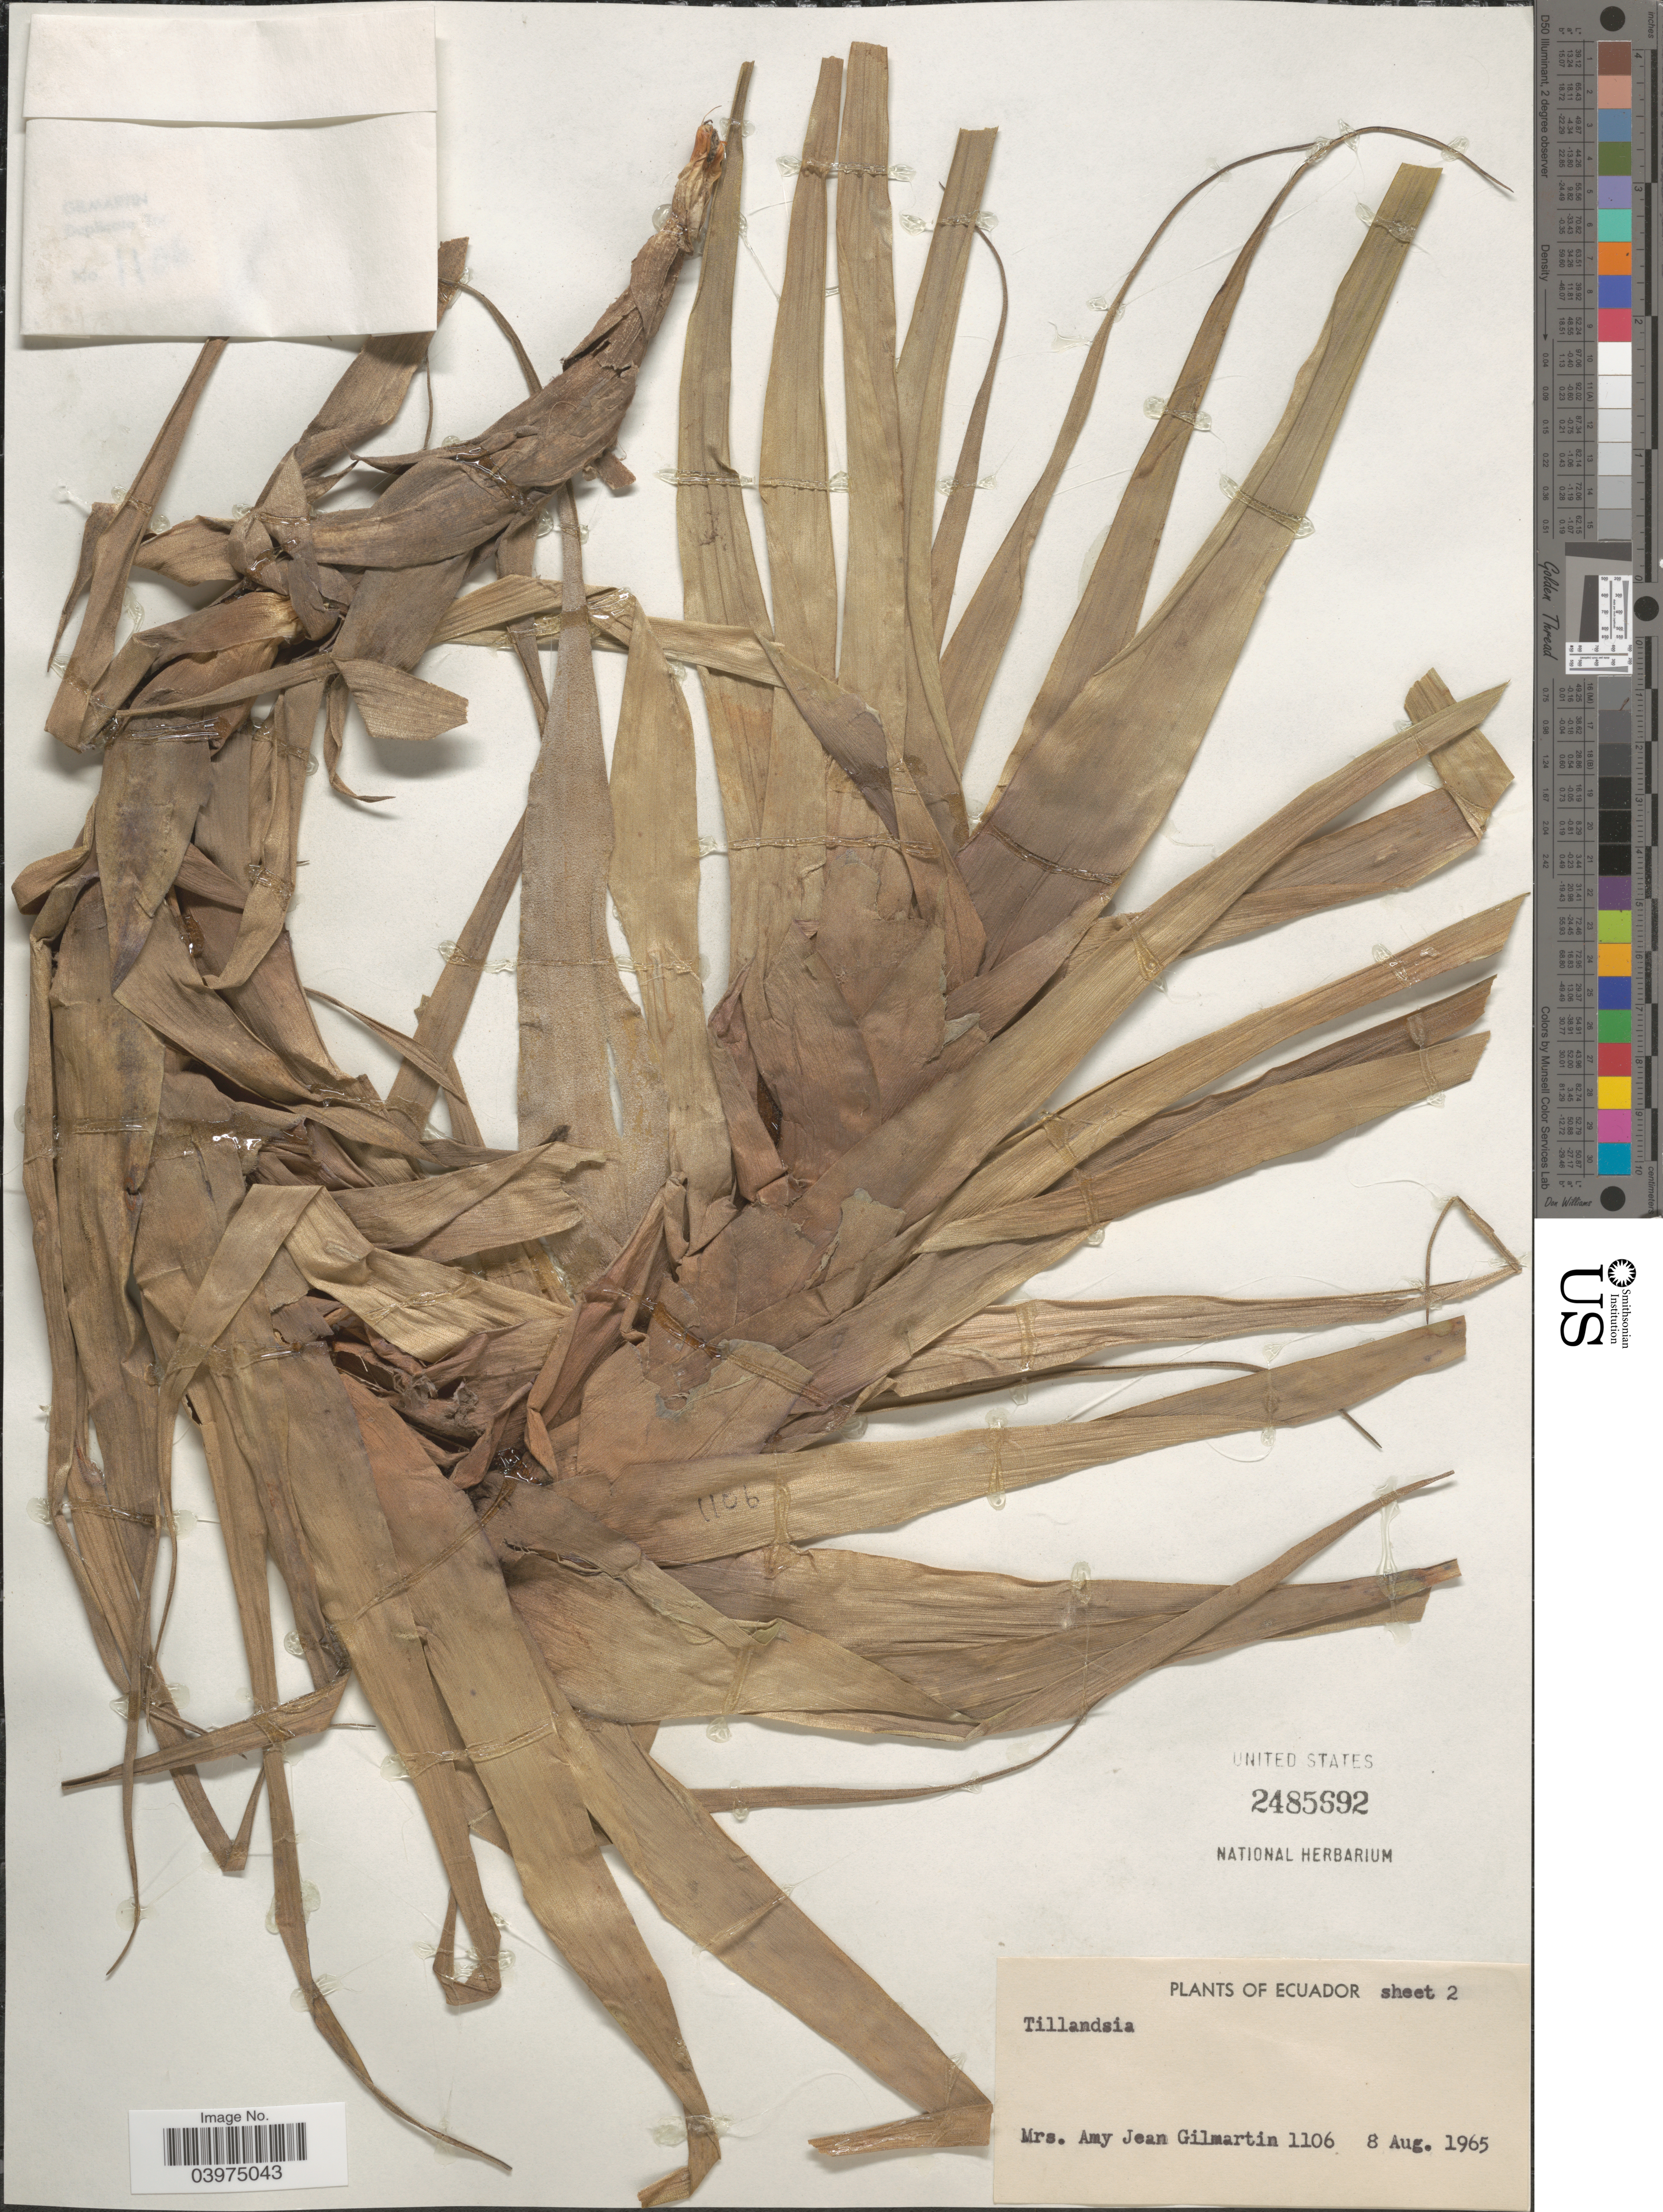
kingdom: Plantae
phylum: Tracheophyta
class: Liliopsida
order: Poales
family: Bromeliaceae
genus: Tillandsia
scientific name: Tillandsia sp.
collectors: A. J. Gilmartin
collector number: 1106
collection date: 1965-08-08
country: Ecuador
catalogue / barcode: US 2485692